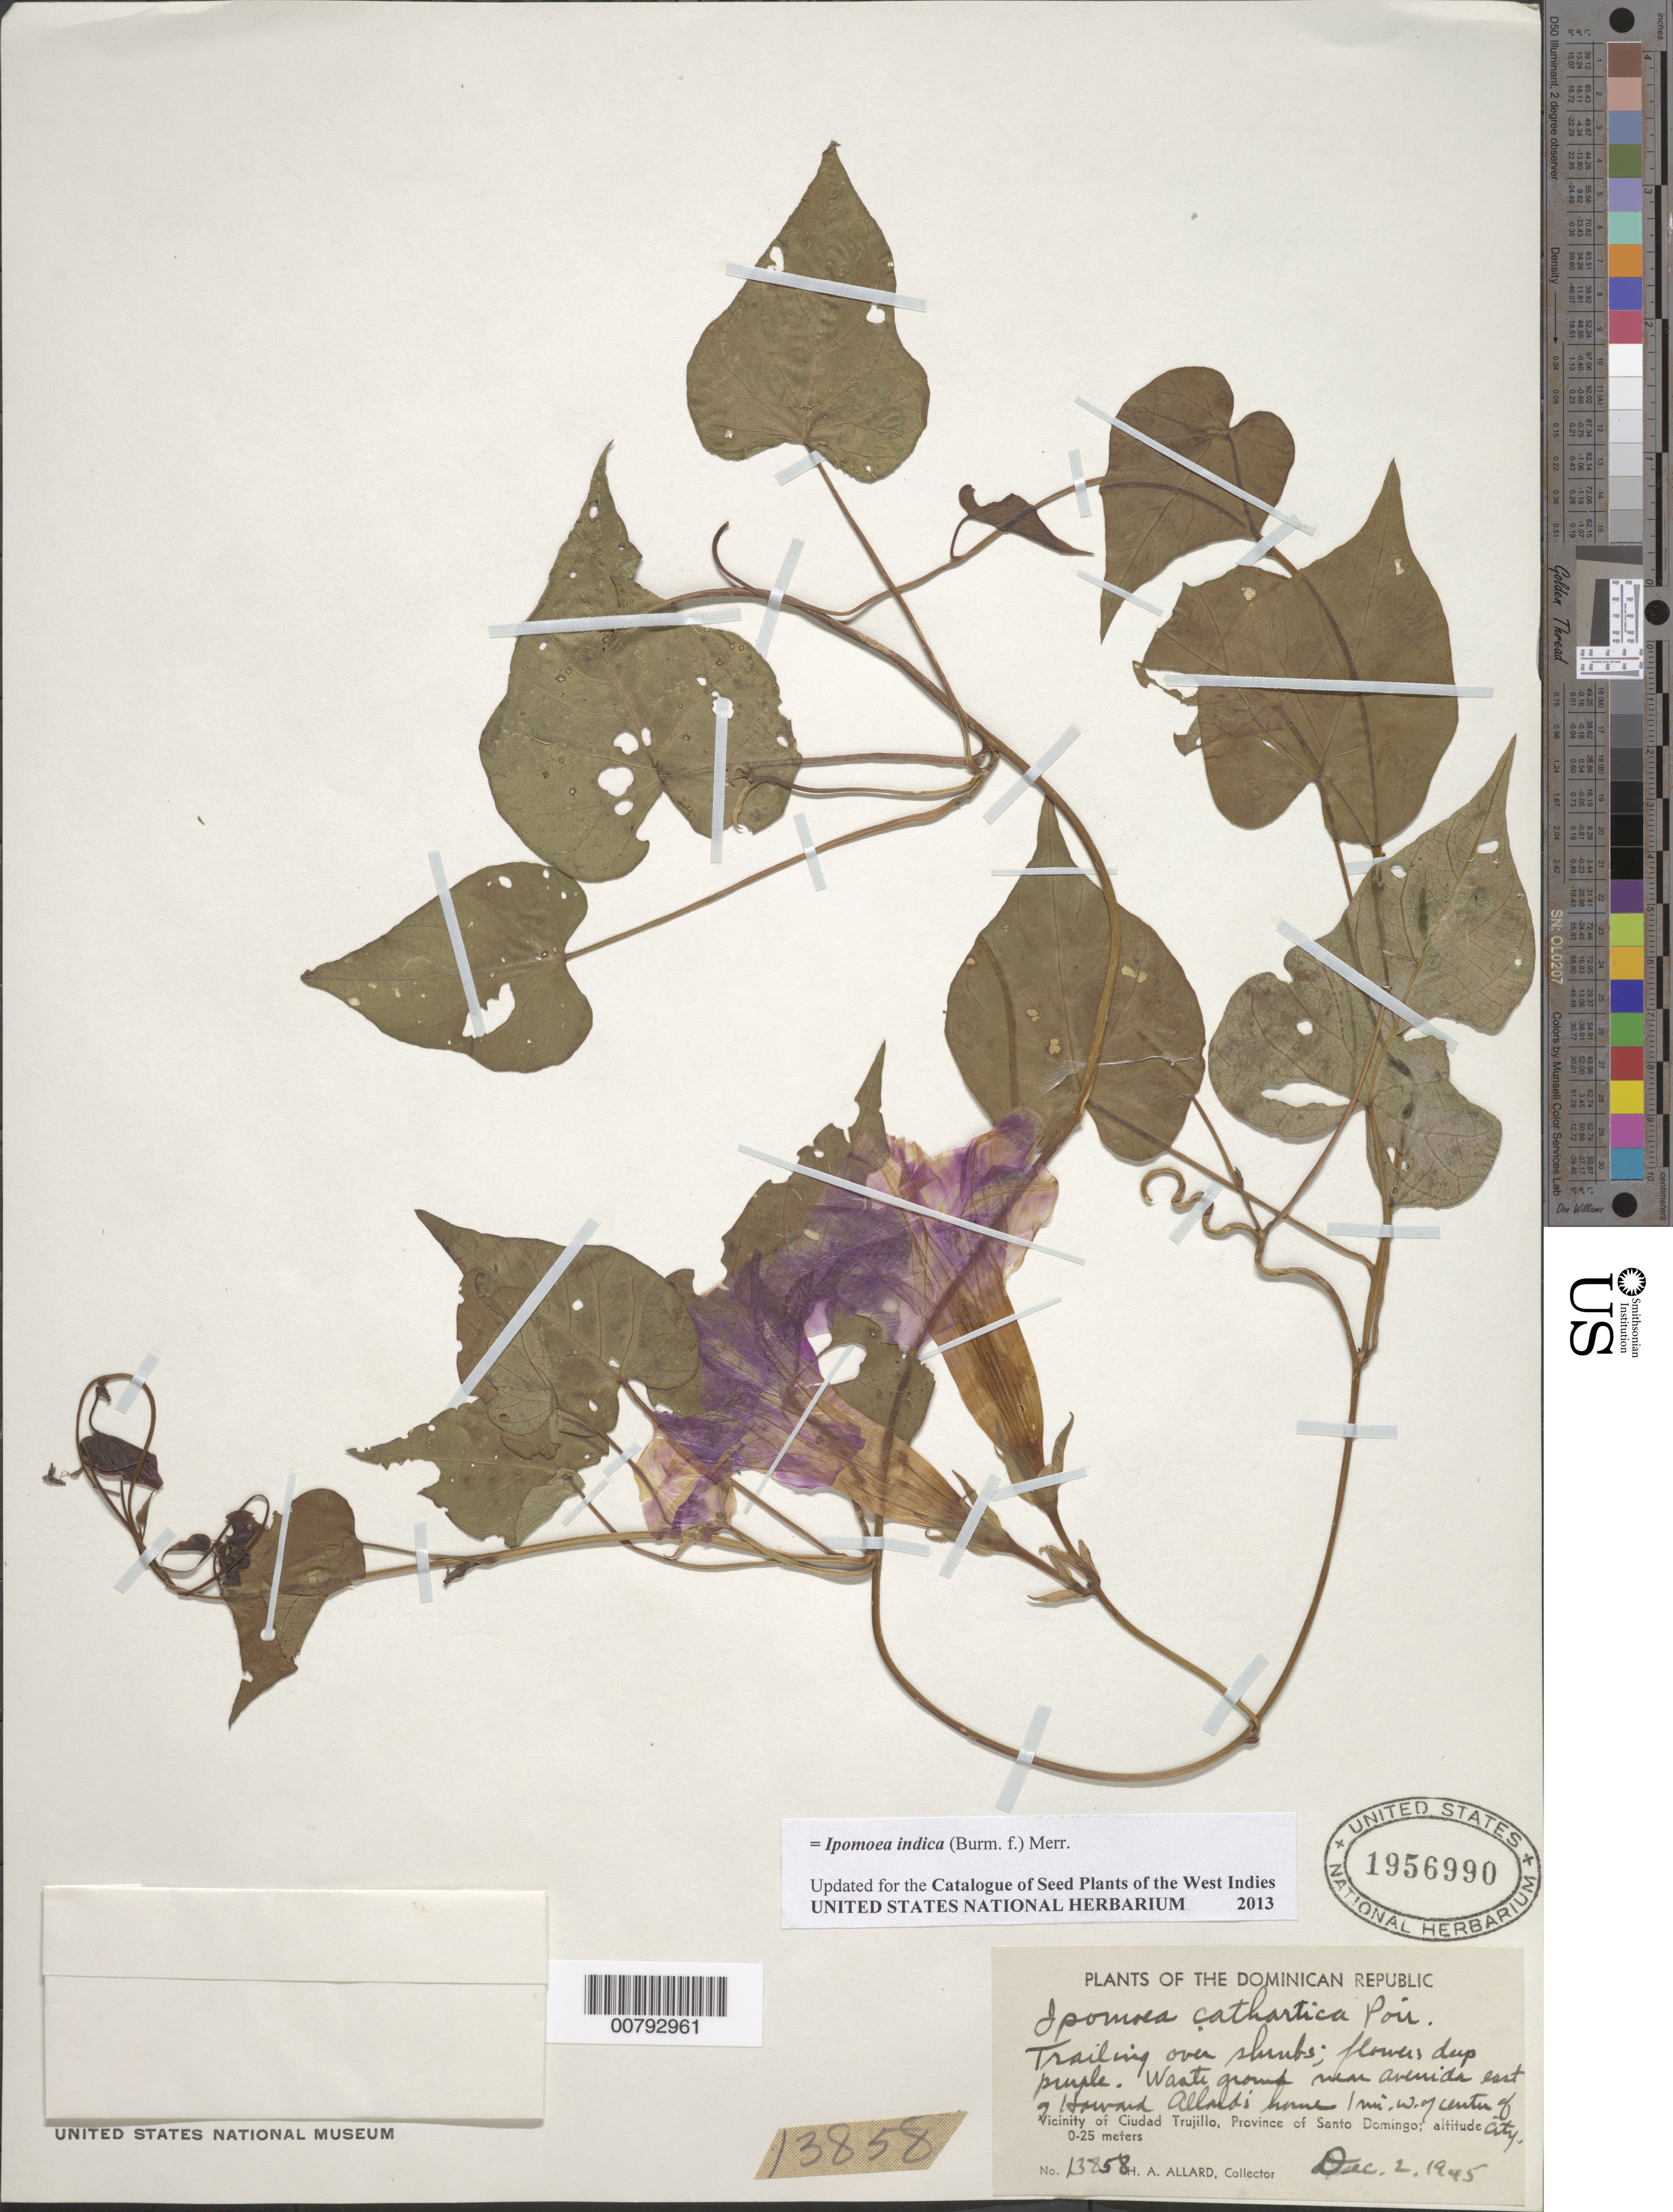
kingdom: Plantae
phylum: Tracheophyta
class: Magnoliopsida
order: Solanales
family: Convolvulaceae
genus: Ipomoea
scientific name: Ipomoea indica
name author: (Burm.) Merr.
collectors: H. A. Allard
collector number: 13858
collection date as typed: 02 Dec 1945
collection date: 1945-12-02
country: Dominican Republic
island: Hispaniola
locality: Province of Santo Domingo, vicinity of Ciudad Trujillo, near Avenida east of Howard Allard's home 1 mile W of center of city.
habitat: Waste ground.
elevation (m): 0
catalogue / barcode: US 1956990